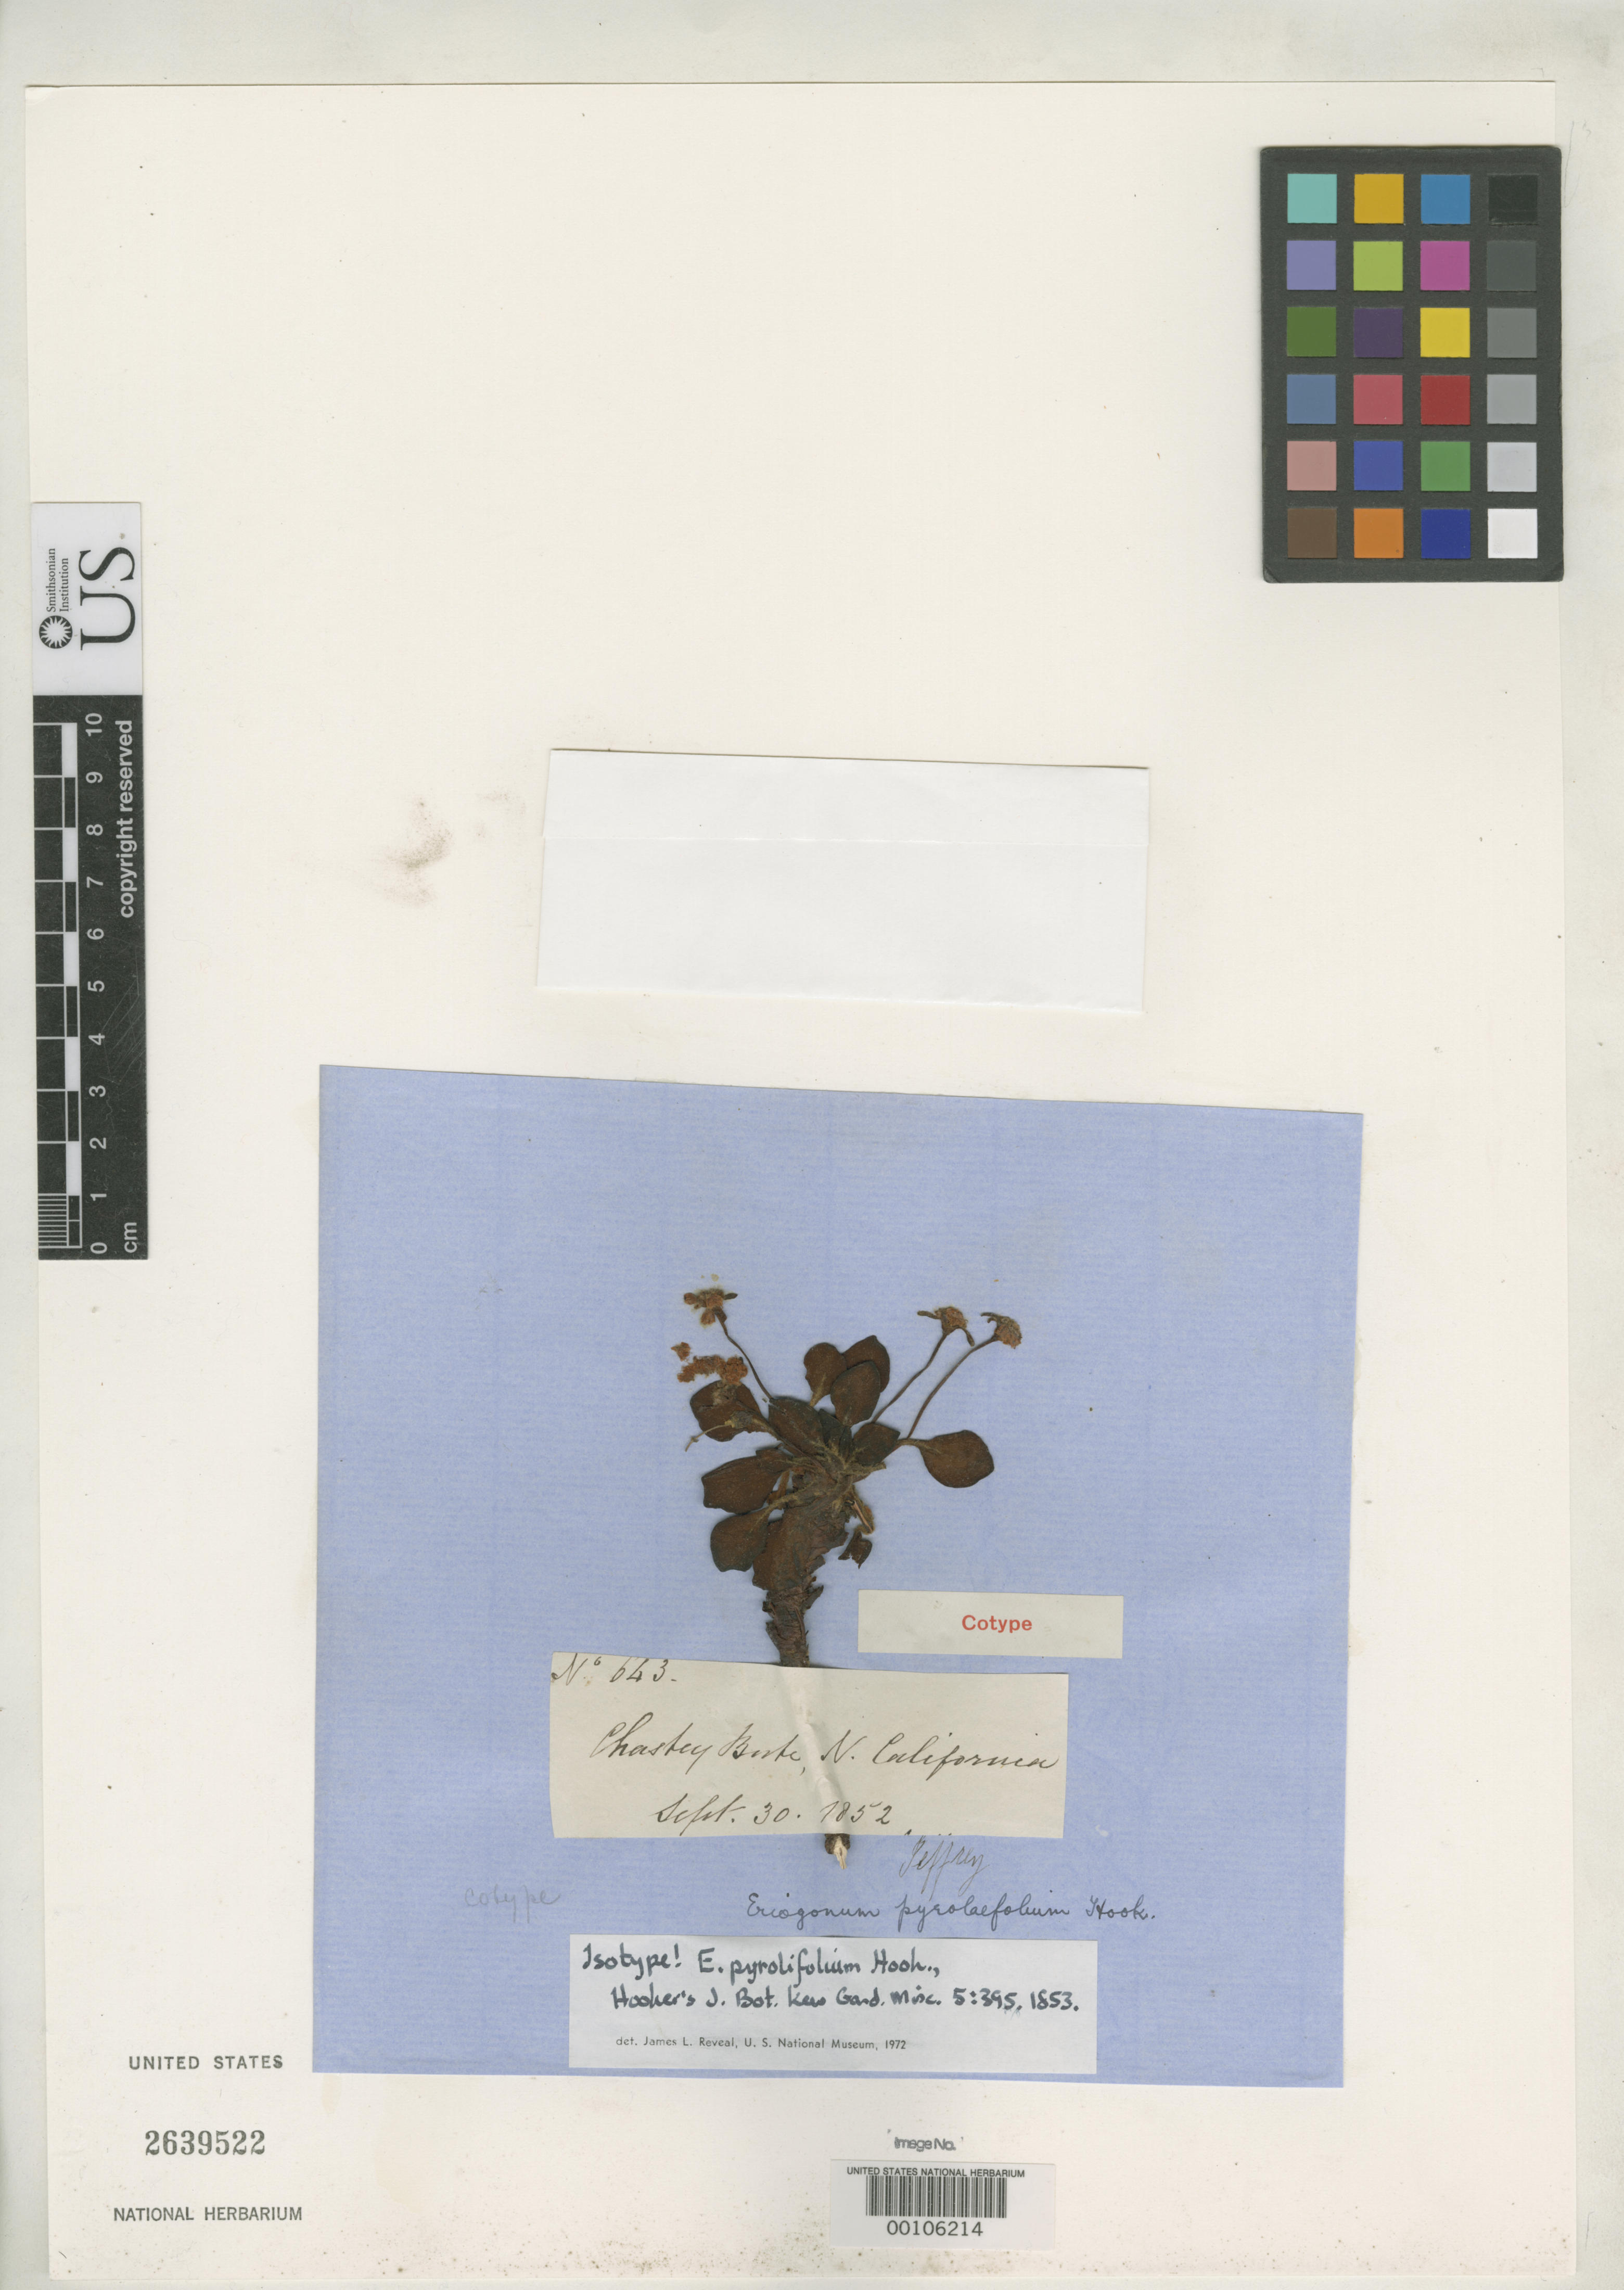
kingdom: Plantae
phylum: Tracheophyta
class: Magnoliopsida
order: Caryophyllales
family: Polygonaceae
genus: Eriogonum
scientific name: Eriogonum pyrolifolium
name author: Hook.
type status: Isotype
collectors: J. Jeffrey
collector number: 643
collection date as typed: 30 Sep 1852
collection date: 1852-09-30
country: United States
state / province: California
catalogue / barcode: US 2639522